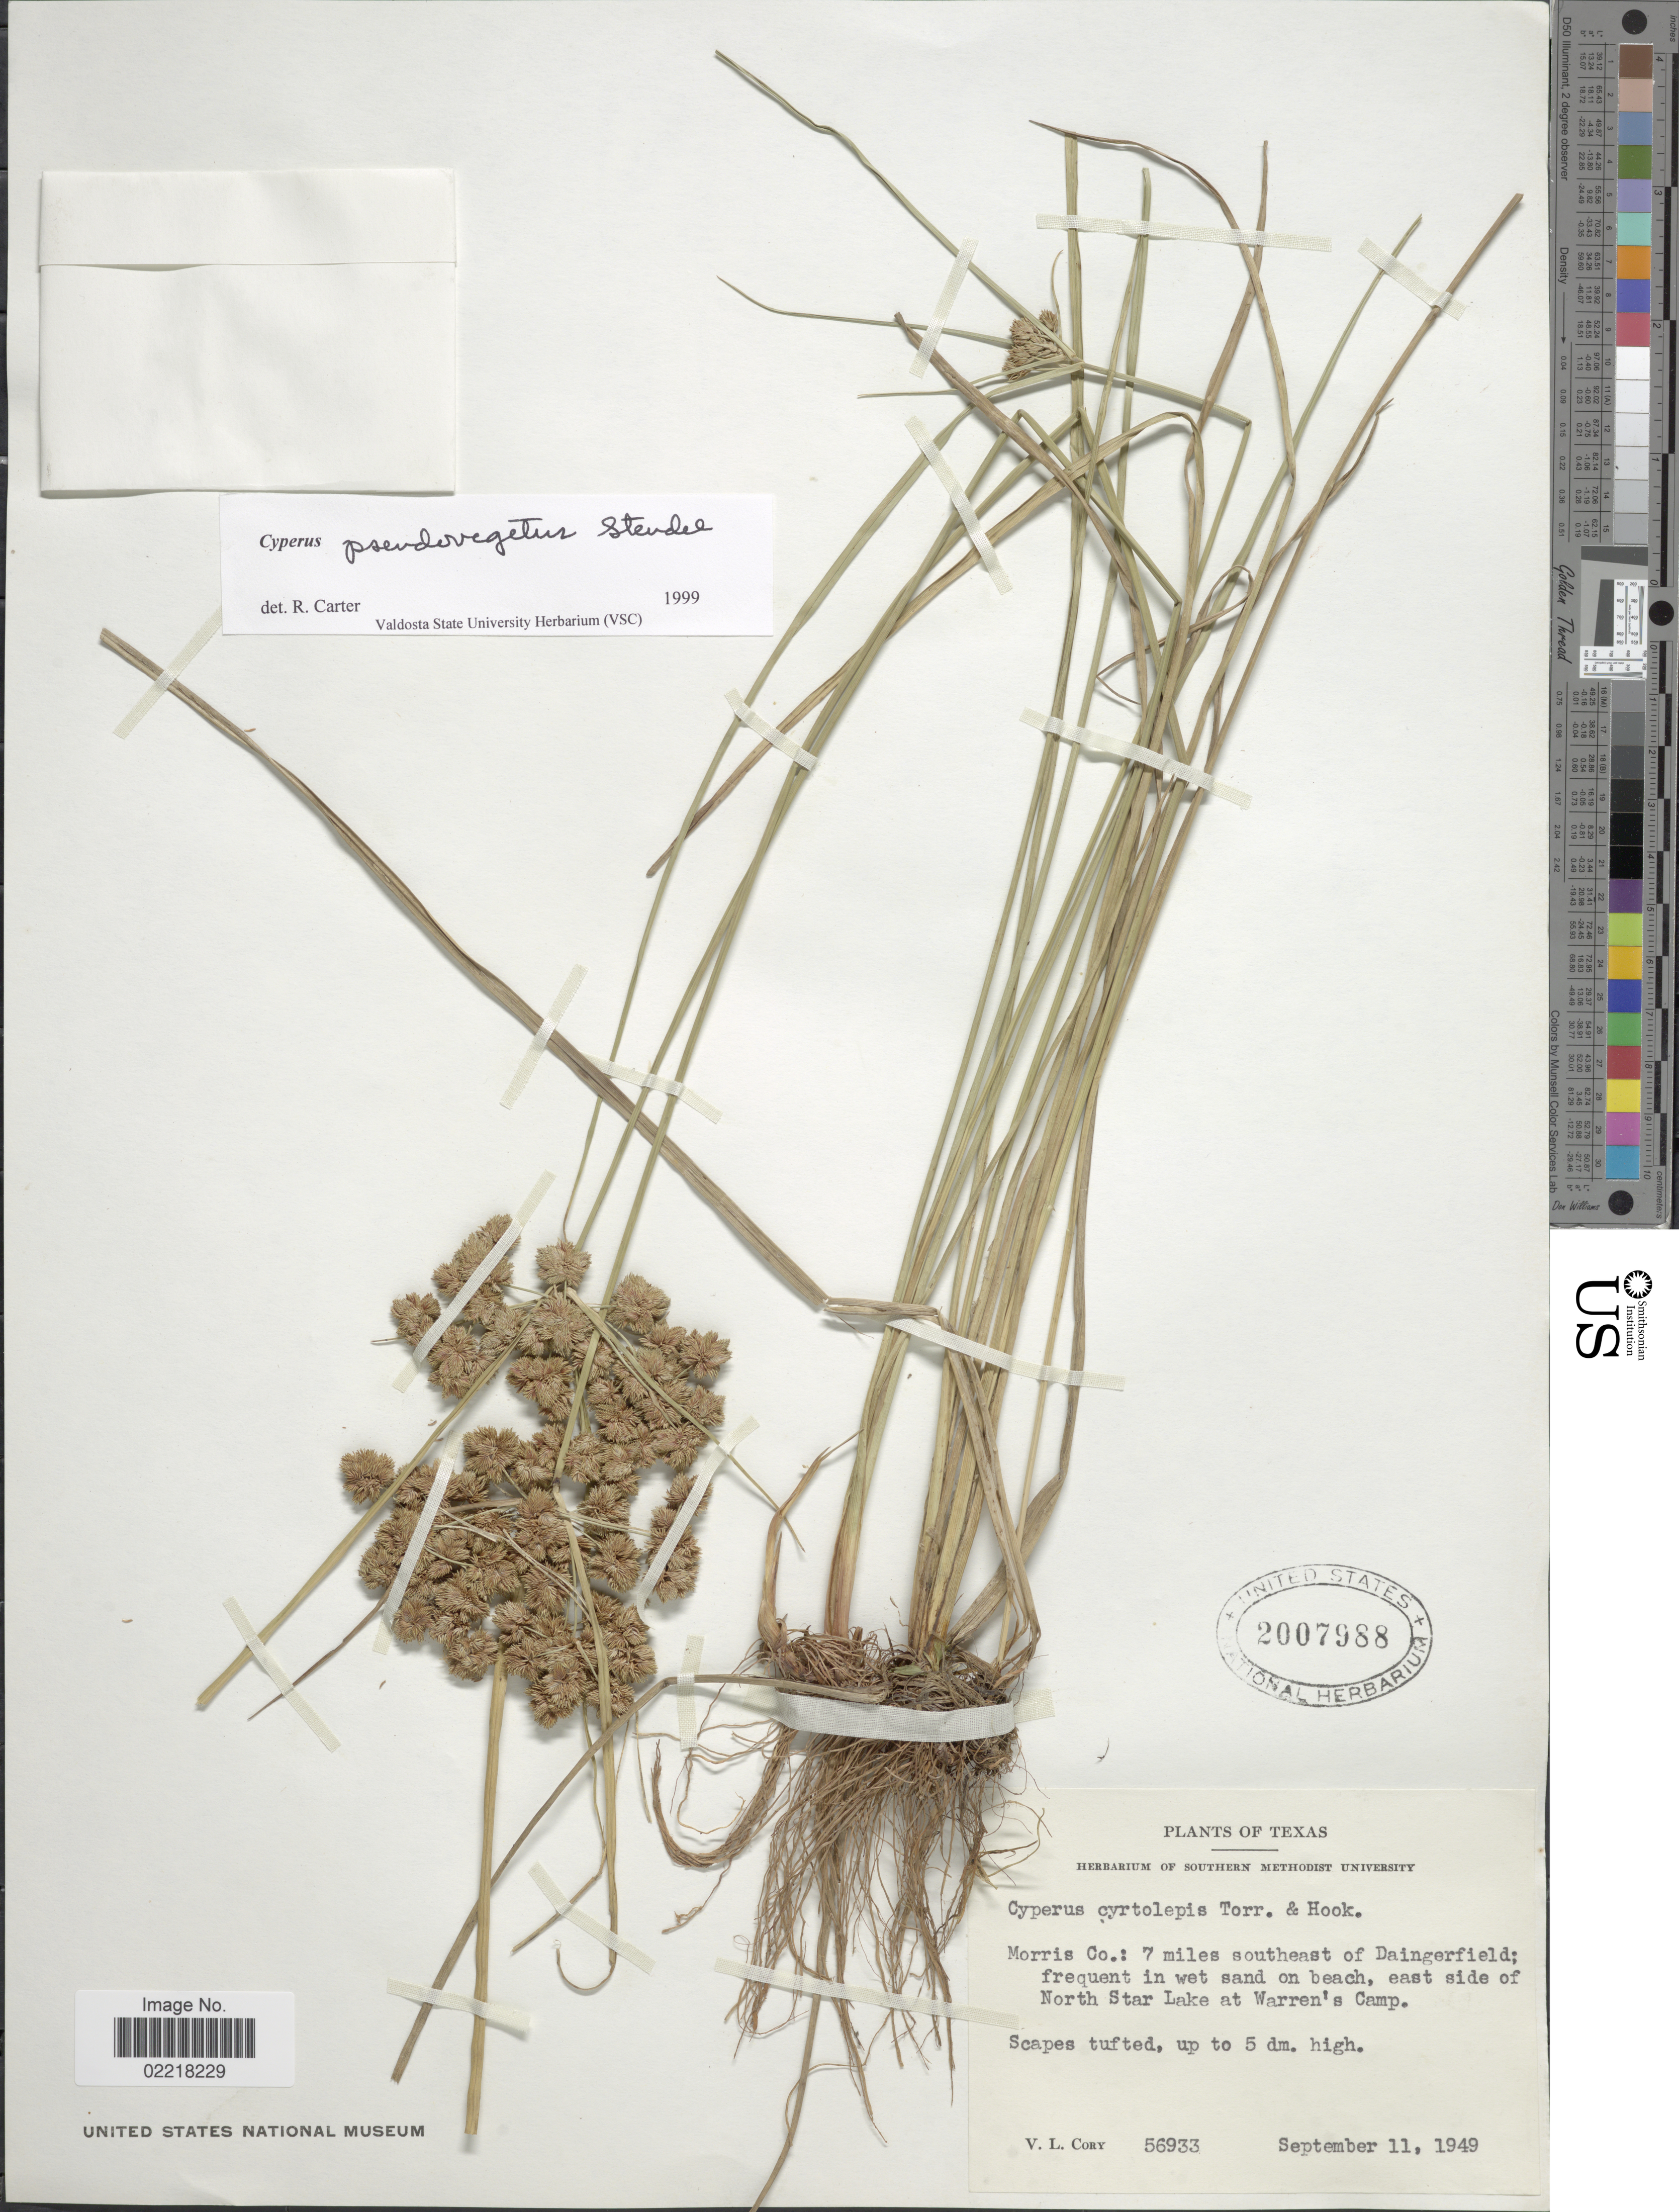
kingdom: Plantae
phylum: Tracheophyta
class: Liliopsida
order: Poales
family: Cyperaceae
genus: Cyperus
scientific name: Cyperus pseudovegetus Steud.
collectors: V. Cory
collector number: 56933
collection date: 1949-09-11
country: United States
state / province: Texas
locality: Morris Co, 7 miles southeast of Daingerfield, east side of North Star Lake at Warren's Camp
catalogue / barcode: US 2007988